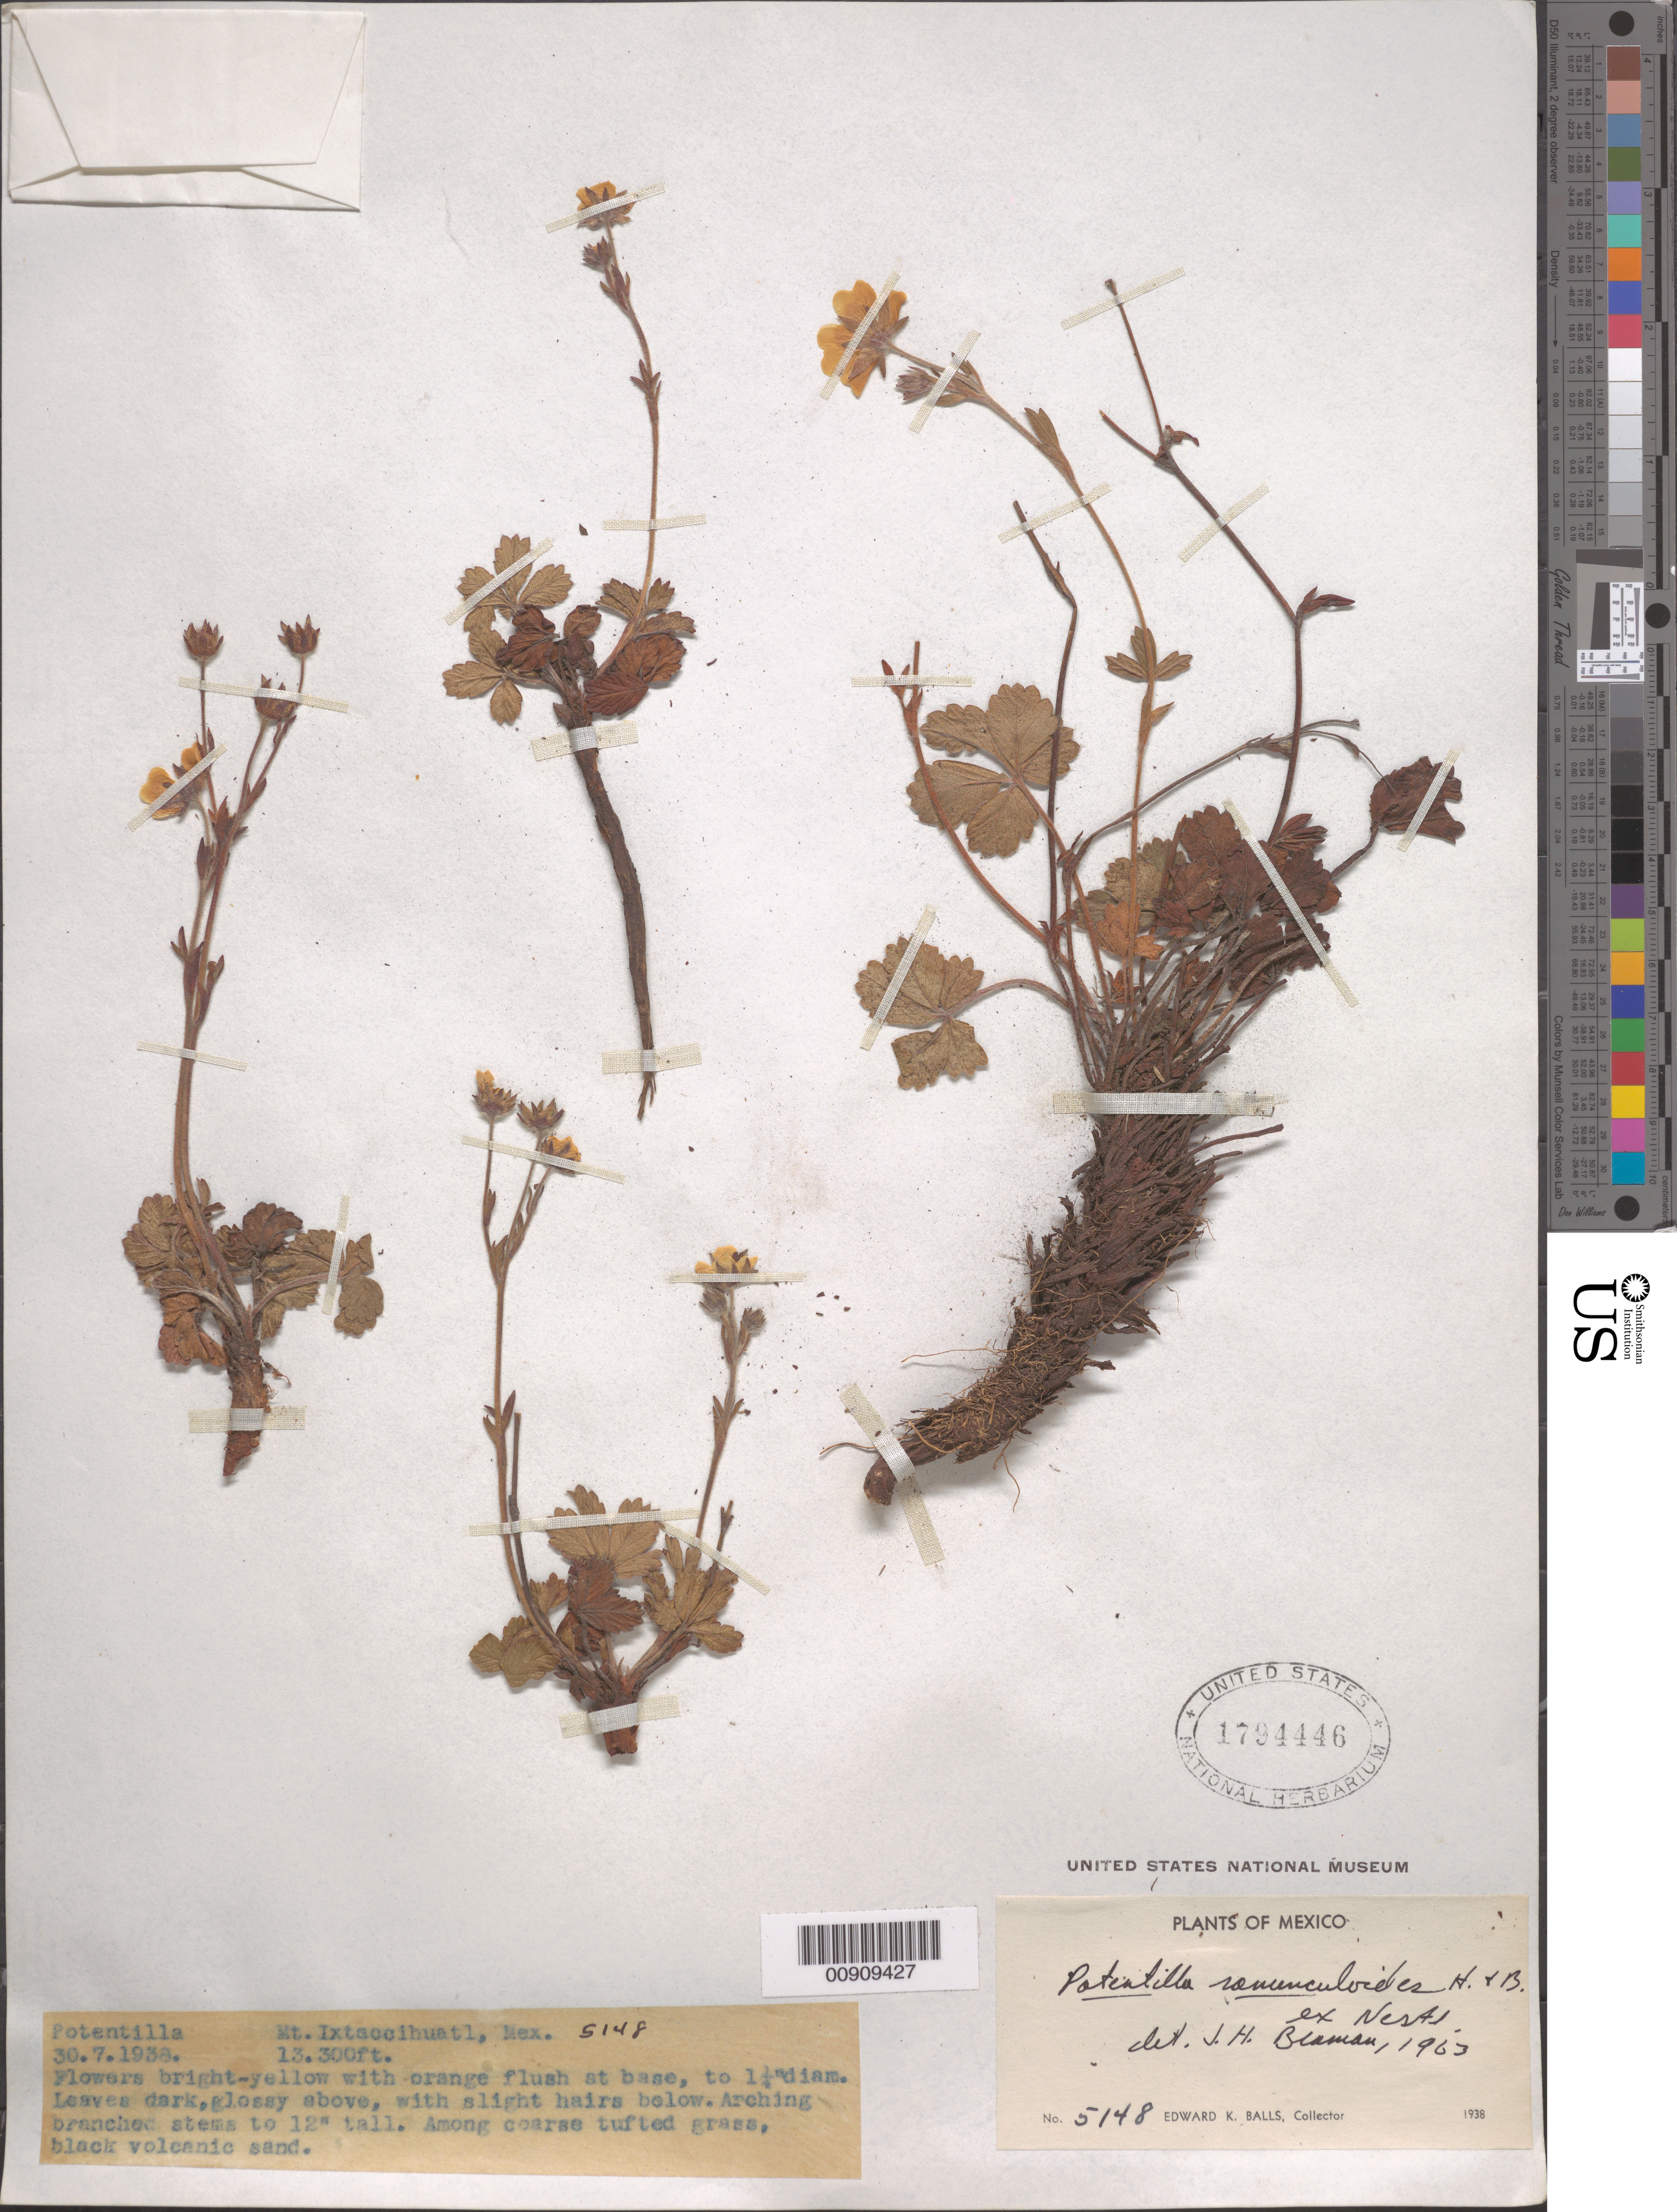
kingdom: Plantae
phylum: Tracheophyta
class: Magnoliopsida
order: Rosales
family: Rosaceae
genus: Potentilla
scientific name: Potentilla ranunculoides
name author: Humb. & Bonpl. ex Nestl.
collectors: E. K. Balls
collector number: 5148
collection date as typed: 30 Jul 1938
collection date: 1938-07-30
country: Mexico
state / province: México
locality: Mt. Ixtaccihuatl, Mex.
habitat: Among coarse tufted grass, black volcanic sand.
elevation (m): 4054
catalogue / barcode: US 1794446